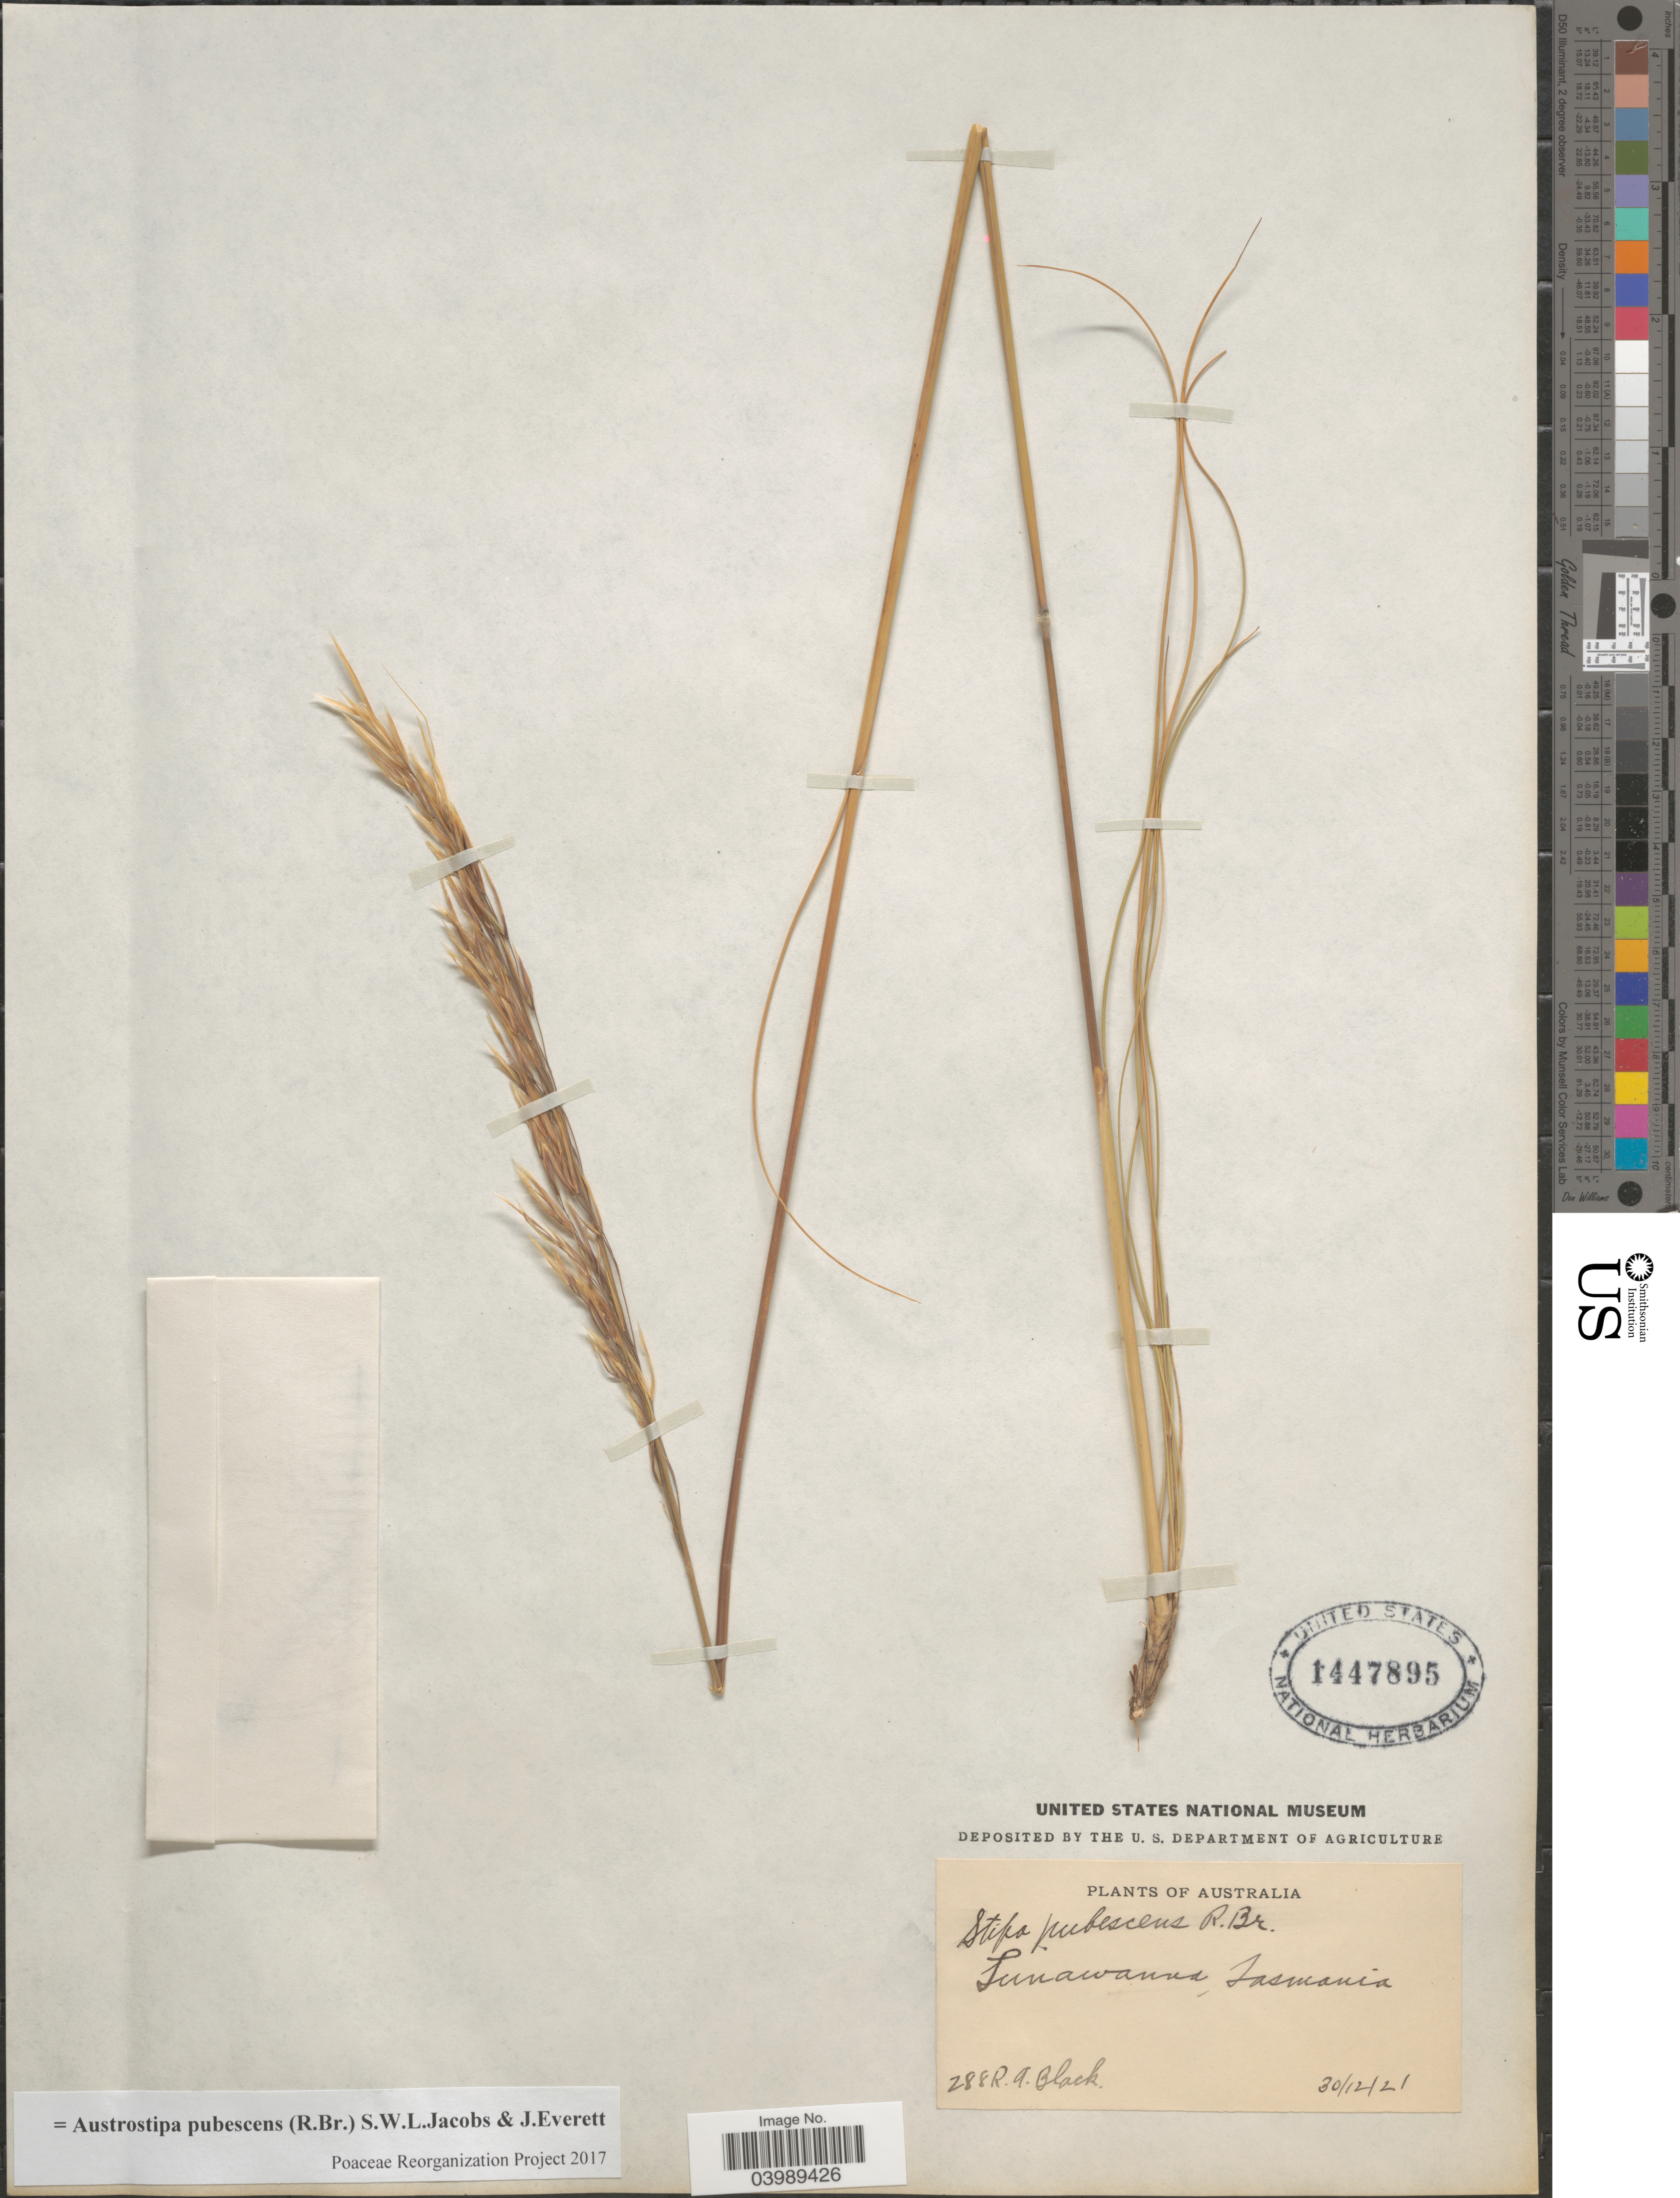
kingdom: Plantae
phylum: Tracheophyta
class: Liliopsida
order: Poales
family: Poaceae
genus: Austrostipa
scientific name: Austrostipa pubescens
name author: (R. Br.) S.W.L. Jacobs & J. Everett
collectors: R. A. Black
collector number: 288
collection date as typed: Transcribed d/m/y: 30/12/21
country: Australia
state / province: Tasmania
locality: Lunawanna.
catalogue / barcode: US 1447895